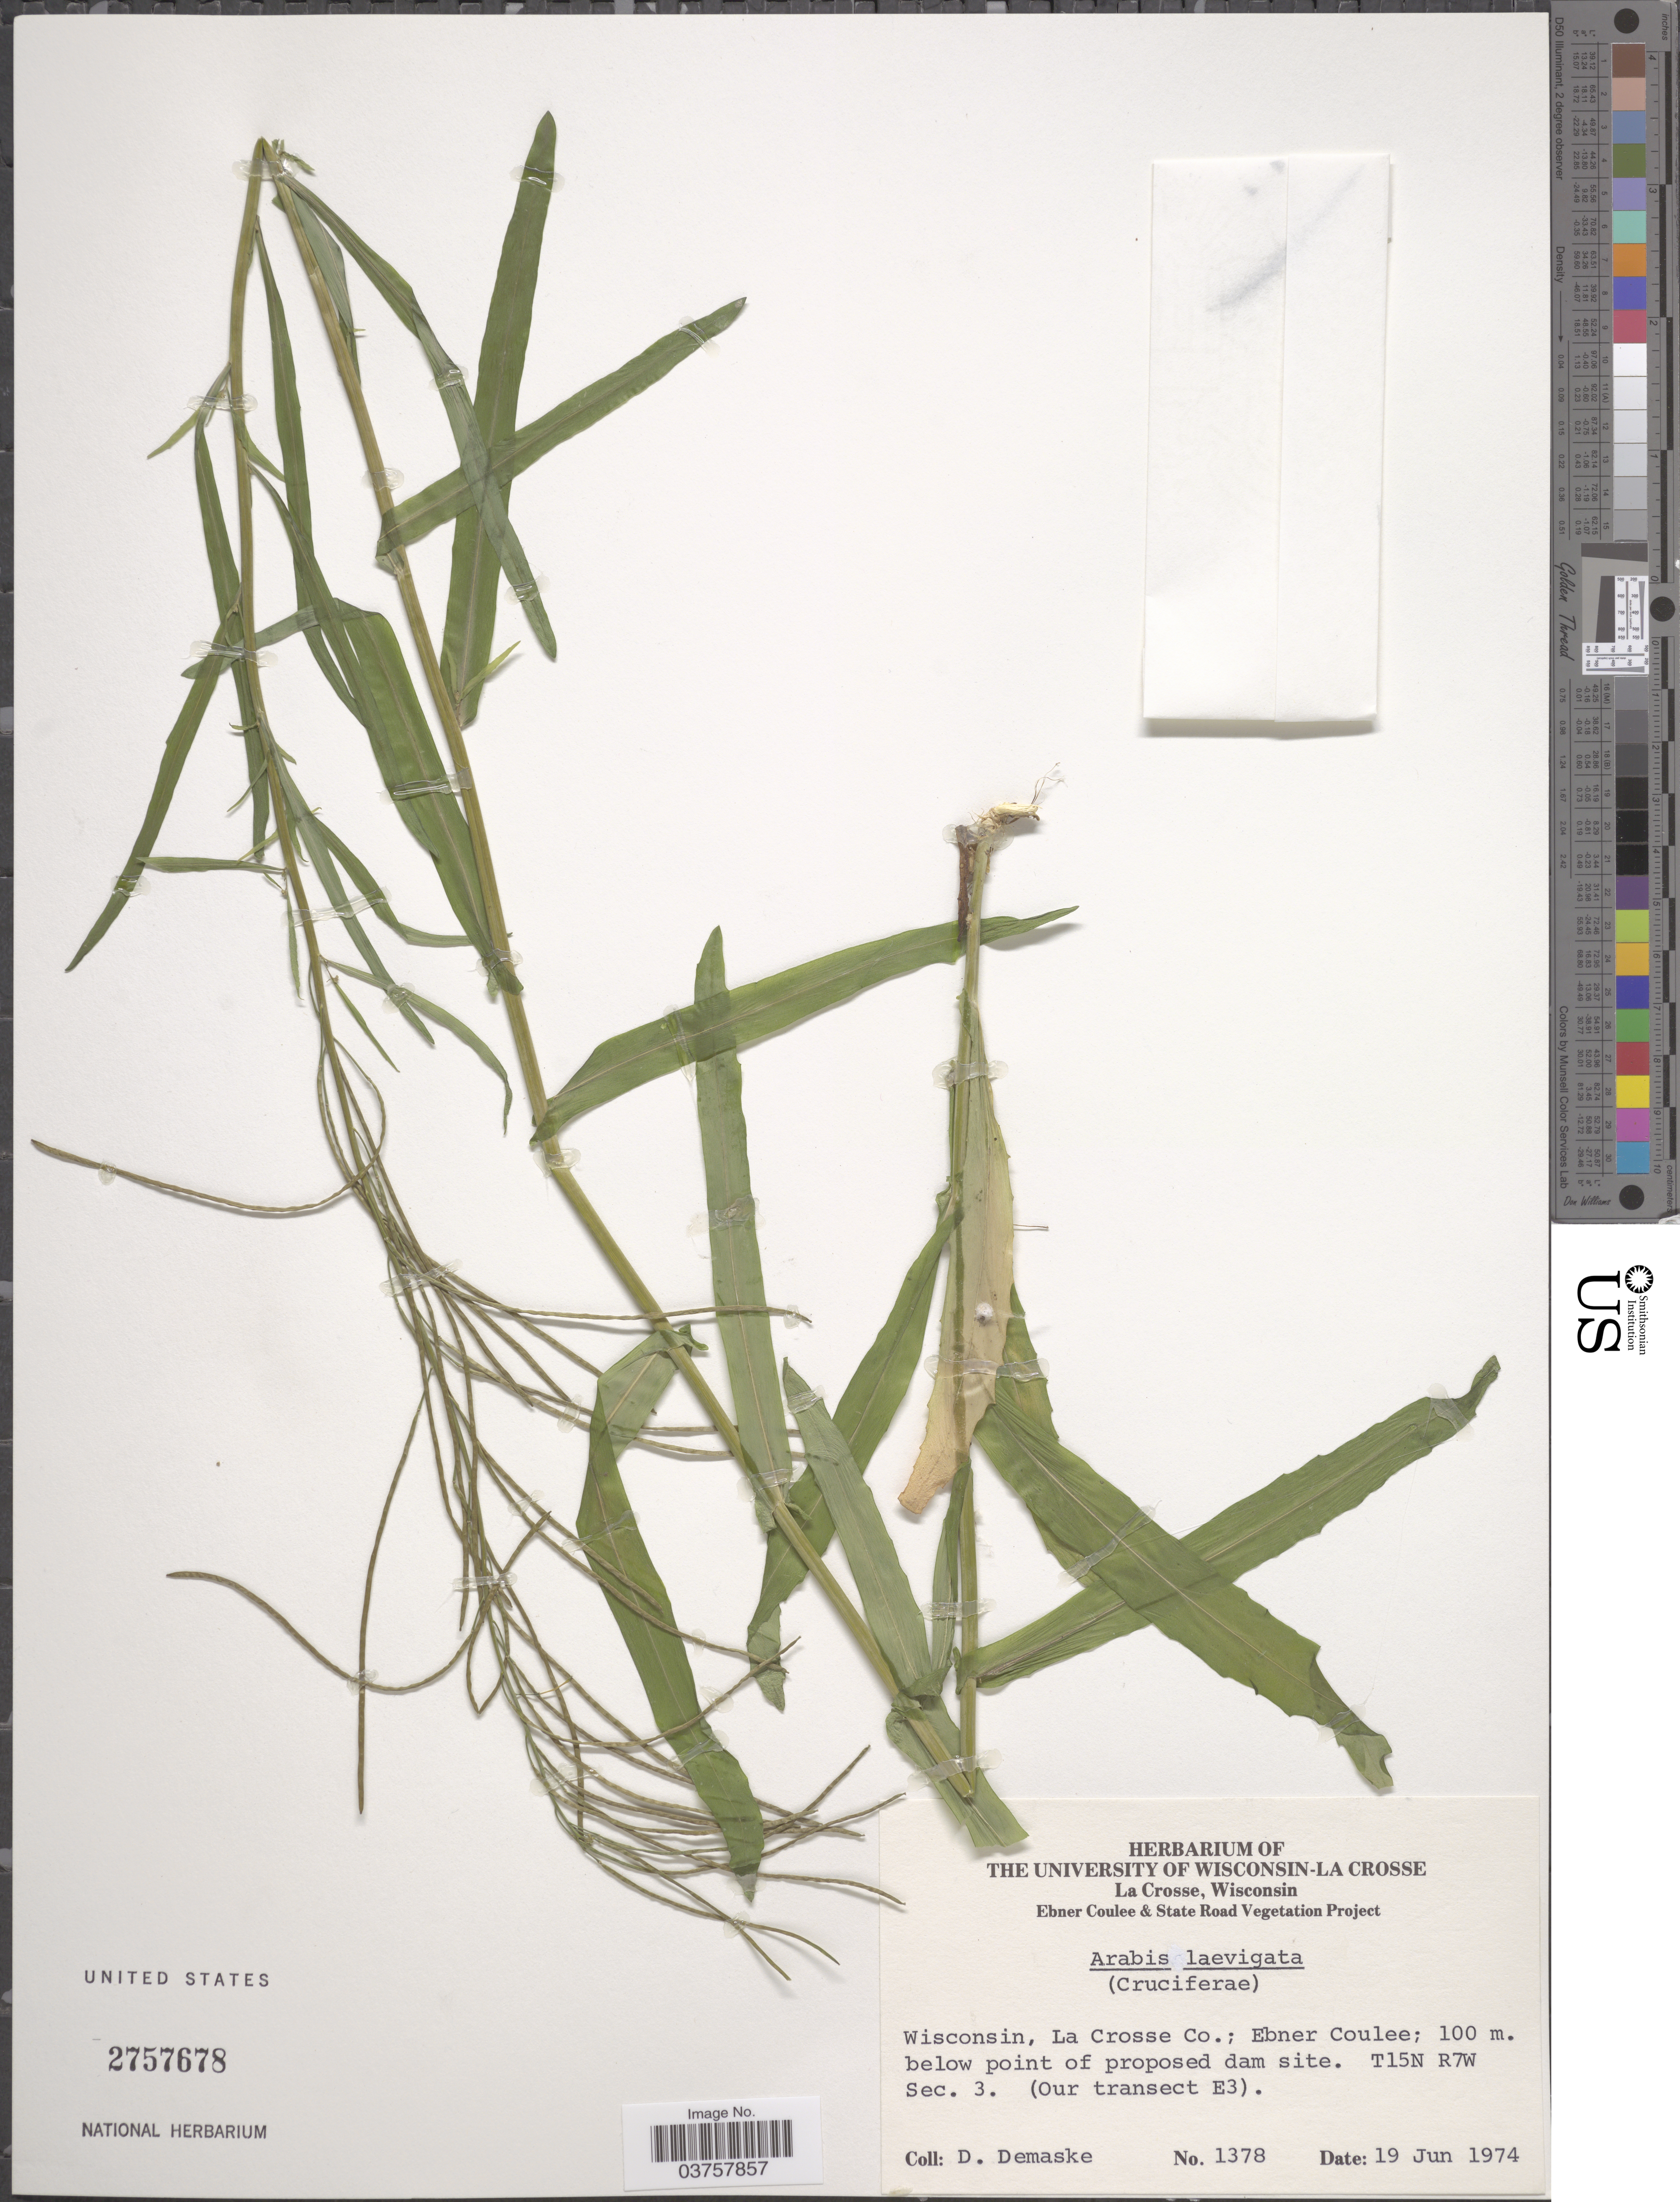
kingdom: Plantae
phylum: Tracheophyta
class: Magnoliopsida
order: Brassicales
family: Brassicaceae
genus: Arabis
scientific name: Arabis laevigata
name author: (Muhl. ex Willd.) Poir.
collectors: D. Demaske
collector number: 1378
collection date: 1974-06-19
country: United States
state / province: Wisconsin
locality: La Crosse Co.; Ebner Coulee; 100 m. below point of proposed dam site. T15N R7W Sec. 3. (Our transect E3).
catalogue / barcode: US 2757678